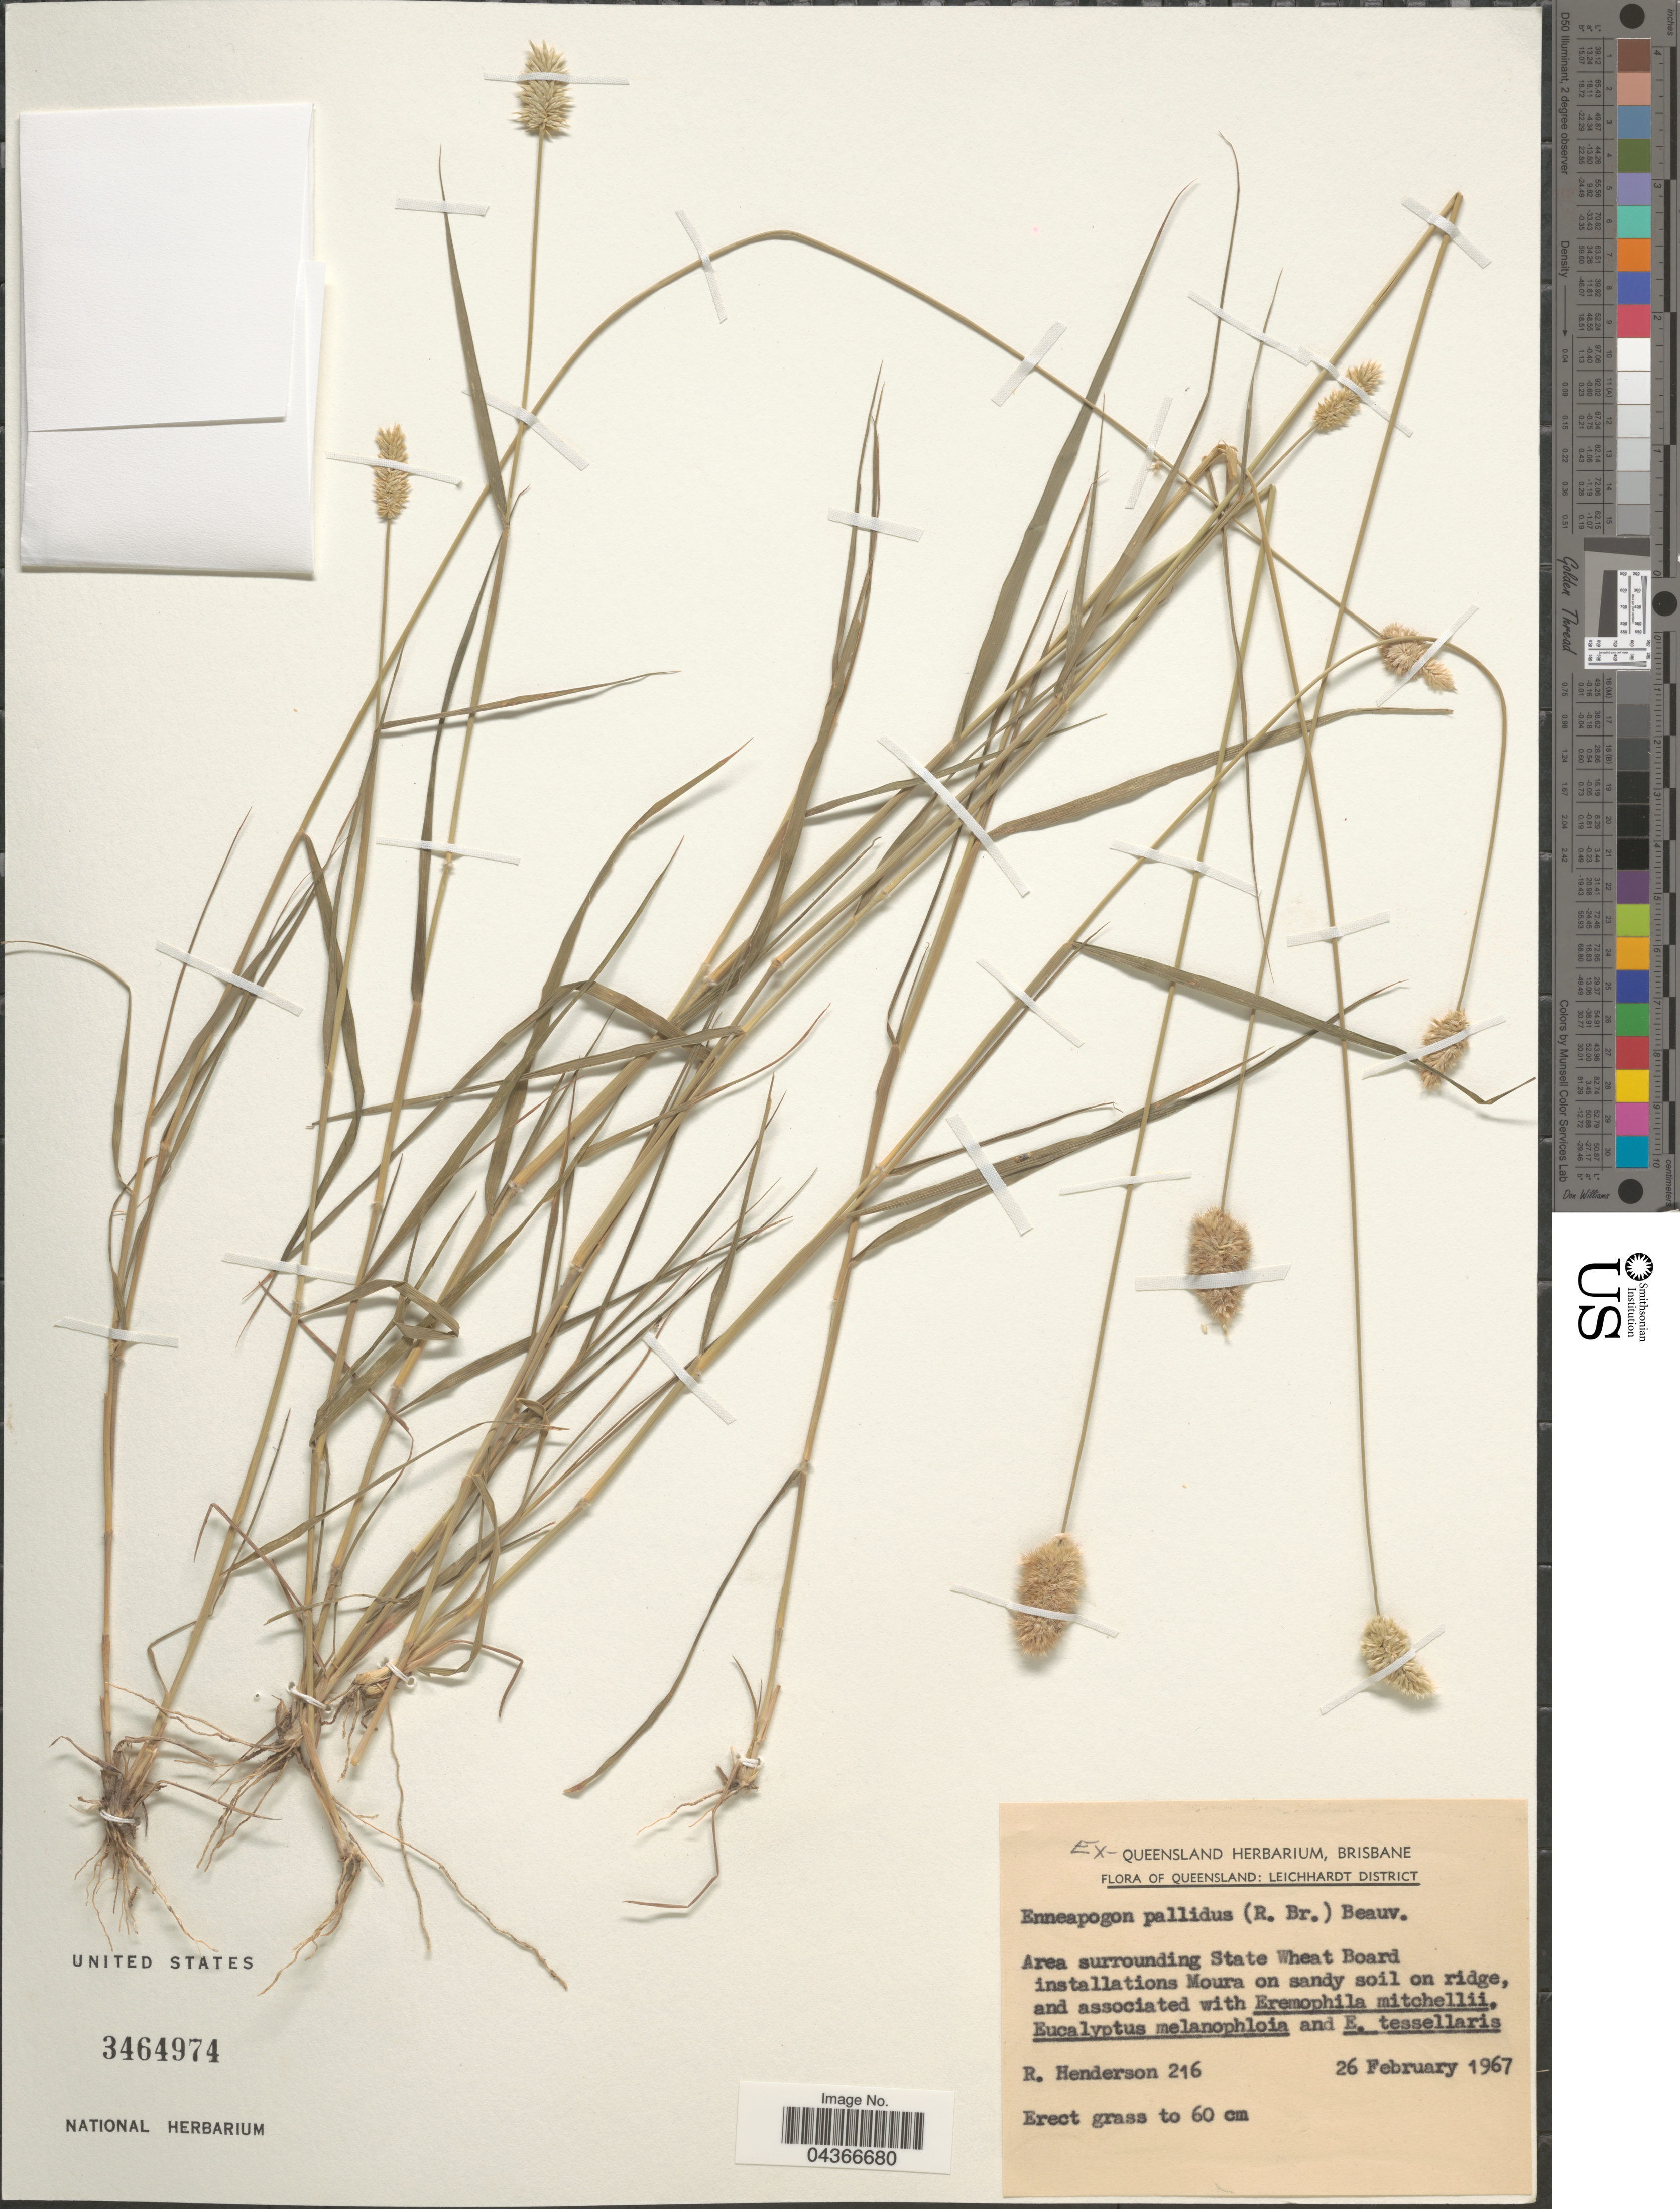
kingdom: Plantae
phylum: Tracheophyta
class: Liliopsida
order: Poales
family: Poaceae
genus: Enneapogon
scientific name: Enneapogon pallidus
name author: (R. Br.) P. Beauv.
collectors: R. Henderson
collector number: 216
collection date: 1967-02-26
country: Australia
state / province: Queensland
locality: Leichhardt District. Area surrounding State Wheat Board.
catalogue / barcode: US 3464974